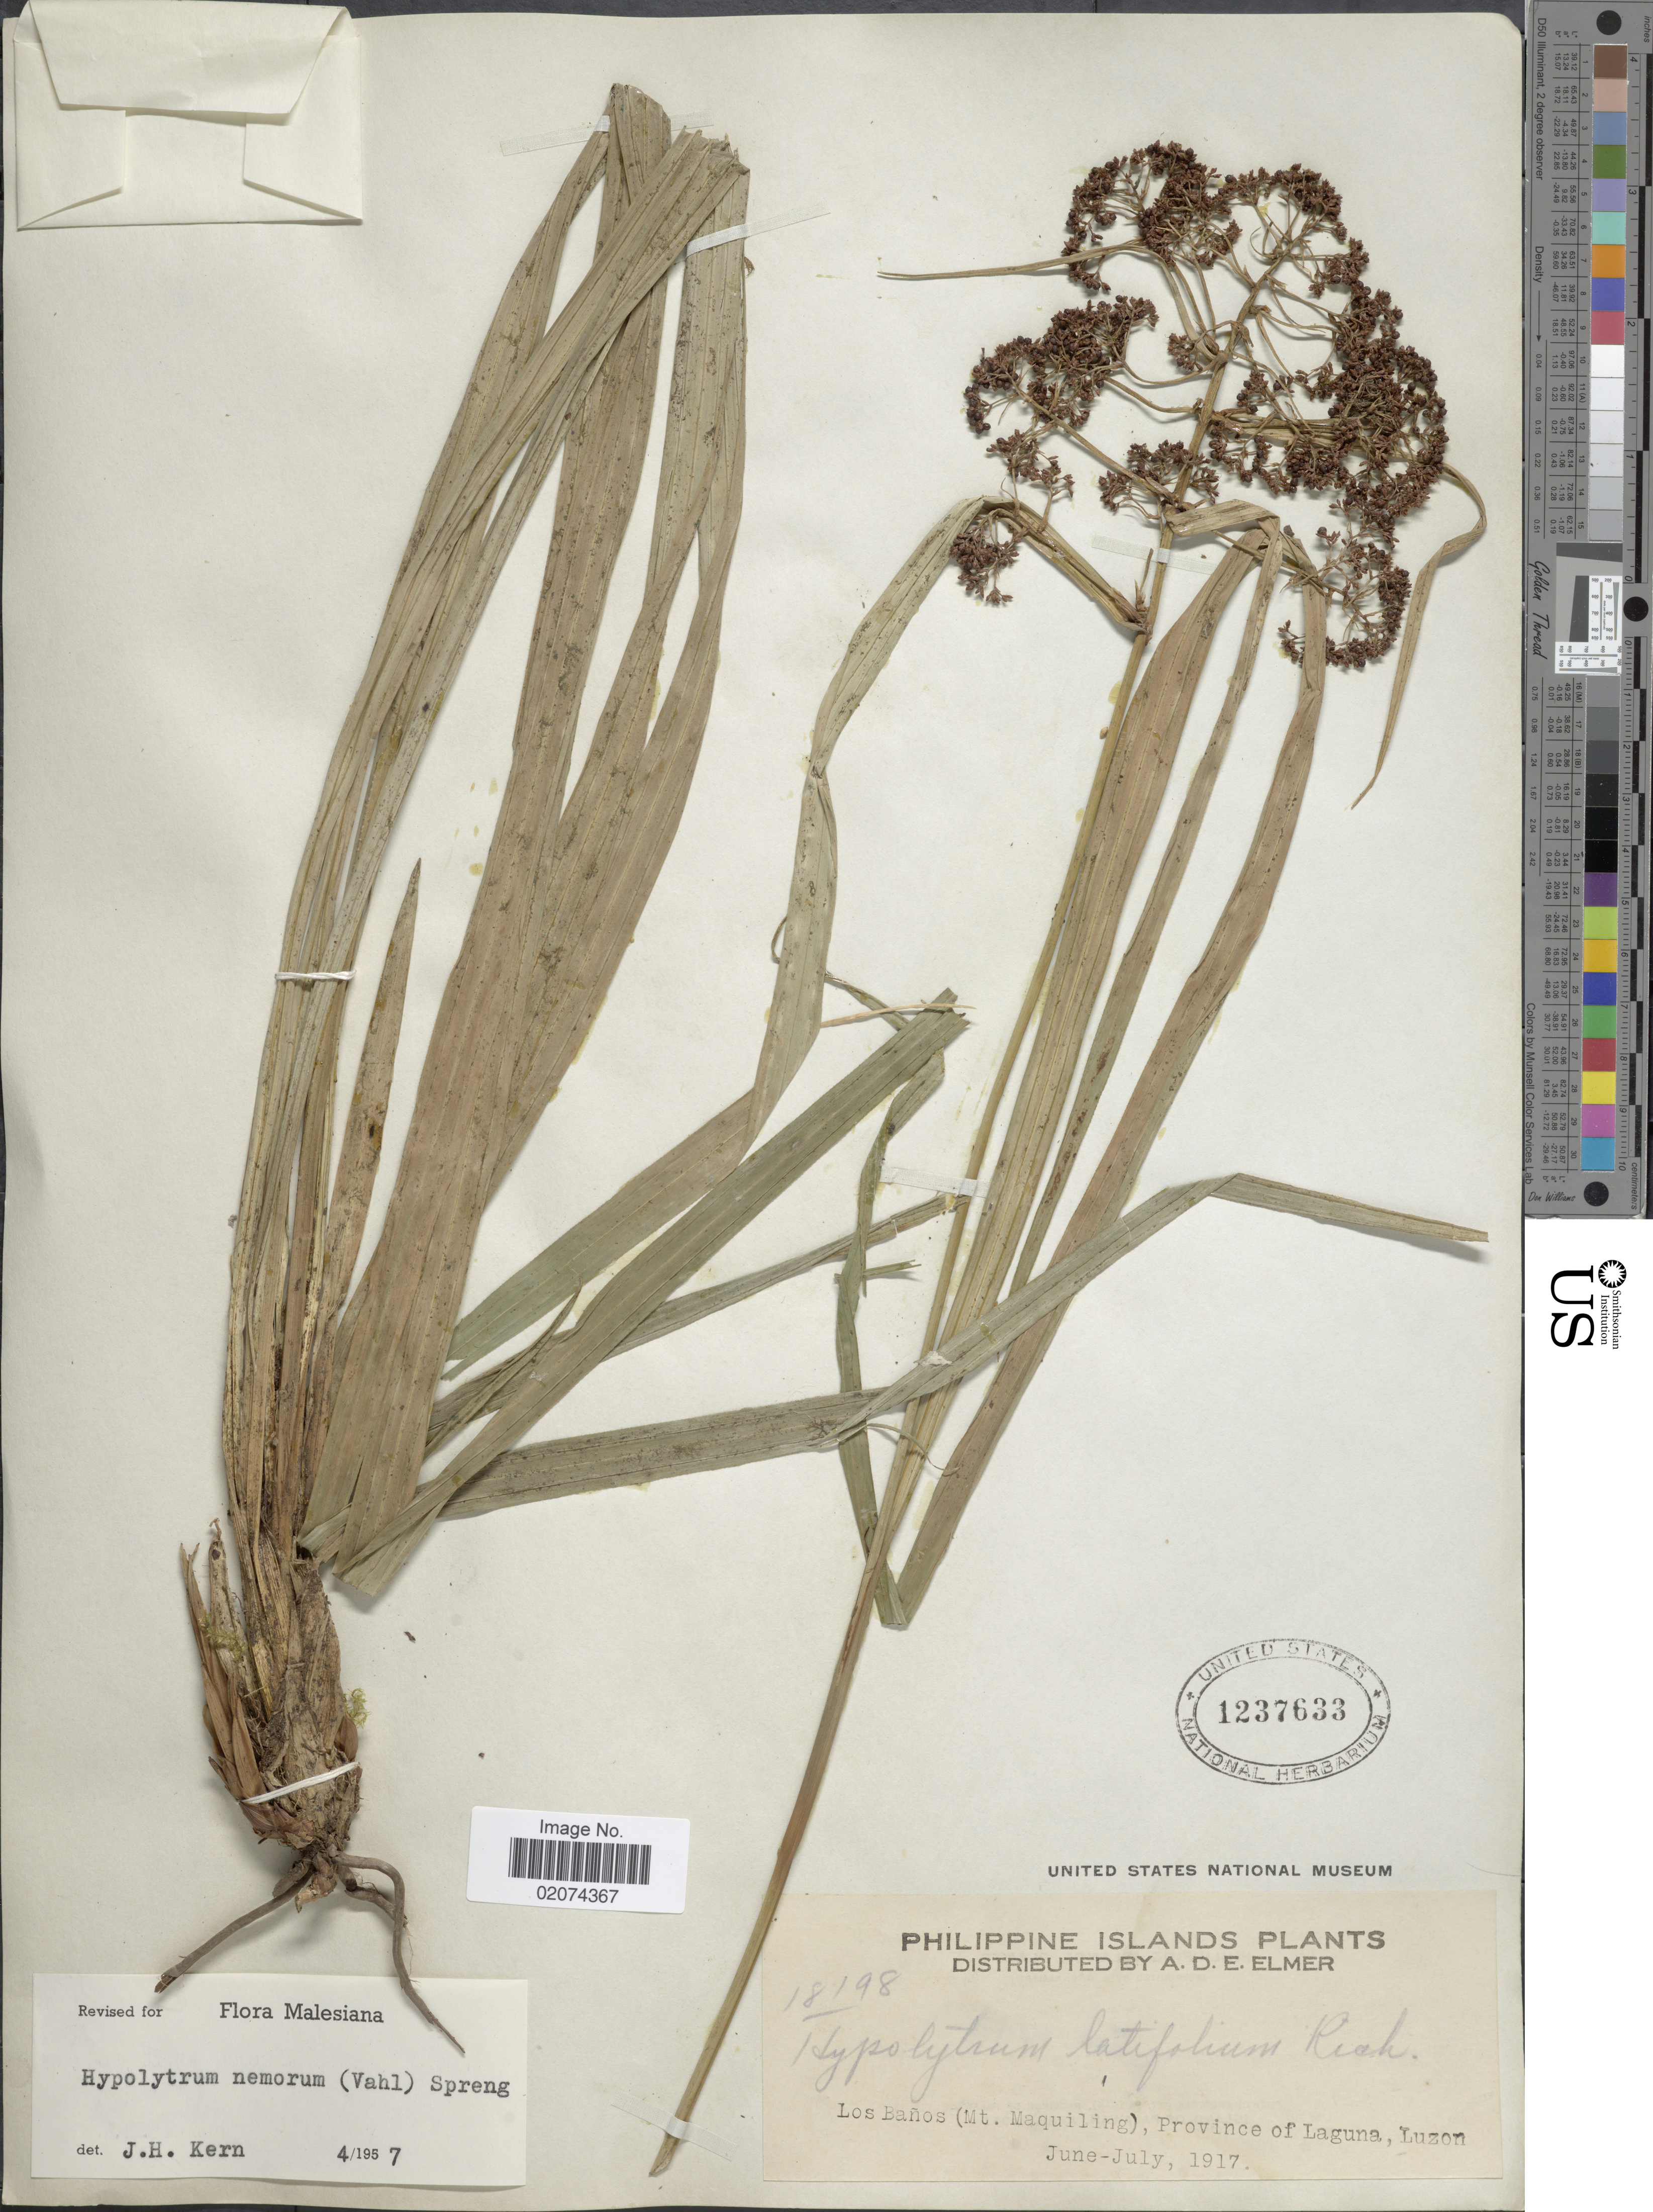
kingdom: Plantae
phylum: Tracheophyta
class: Liliopsida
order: Poales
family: Cyperaceae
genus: Hypolytrum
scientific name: Hypolytrum nemorum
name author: (Vahl) Spreng.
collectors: A. D. E. Elmer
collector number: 18198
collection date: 1917-06/1917-07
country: Philippines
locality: Philippine Islands. Los Banos (Mt. maquiling), Province of Laguna, Luzon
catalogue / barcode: US 1237633